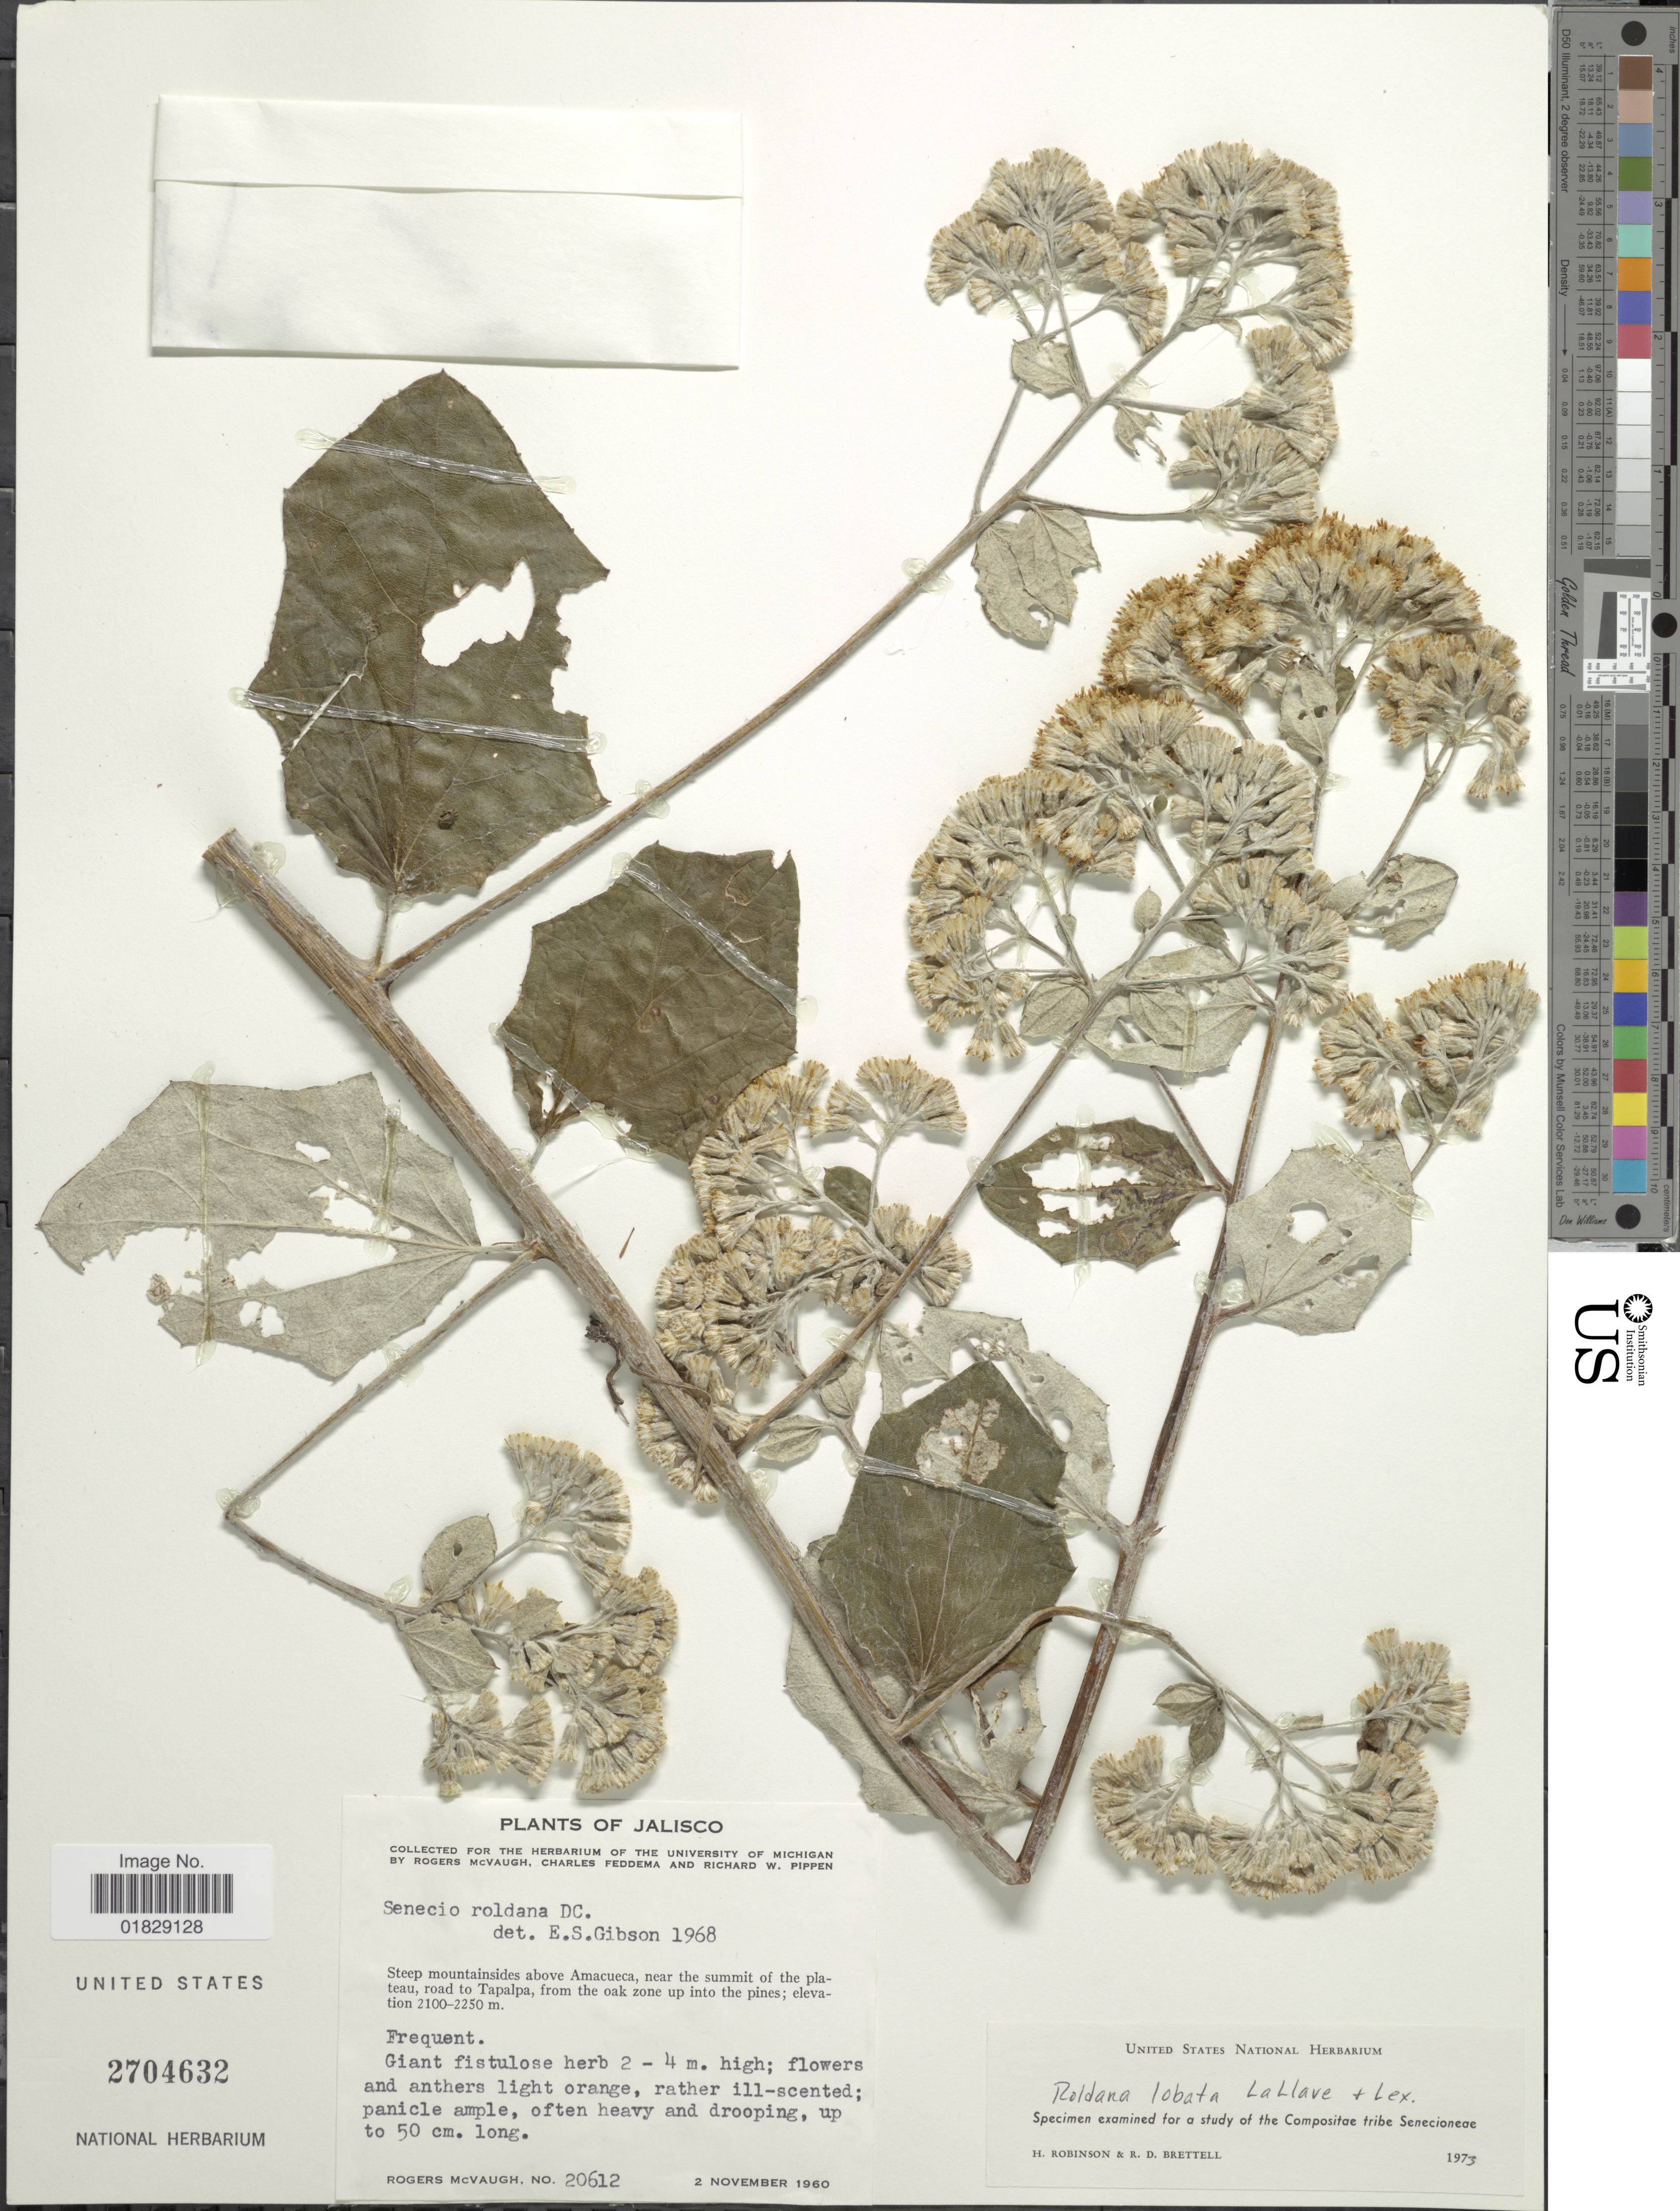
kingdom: Plantae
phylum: Tracheophyta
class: Magnoliopsida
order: Asterales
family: Asteraceae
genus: Roldana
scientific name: Roldana lobata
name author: La Llave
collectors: R. McVaugh, C. Feddema & R. W. Pippen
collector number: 20612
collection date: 1960-11-02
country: Mexico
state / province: Jalisco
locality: Steep mountainsides above Amacueca, near the summit of the plateau, road to Tapalpa, from the oak zone up into the pines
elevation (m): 2100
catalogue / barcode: US 2704632